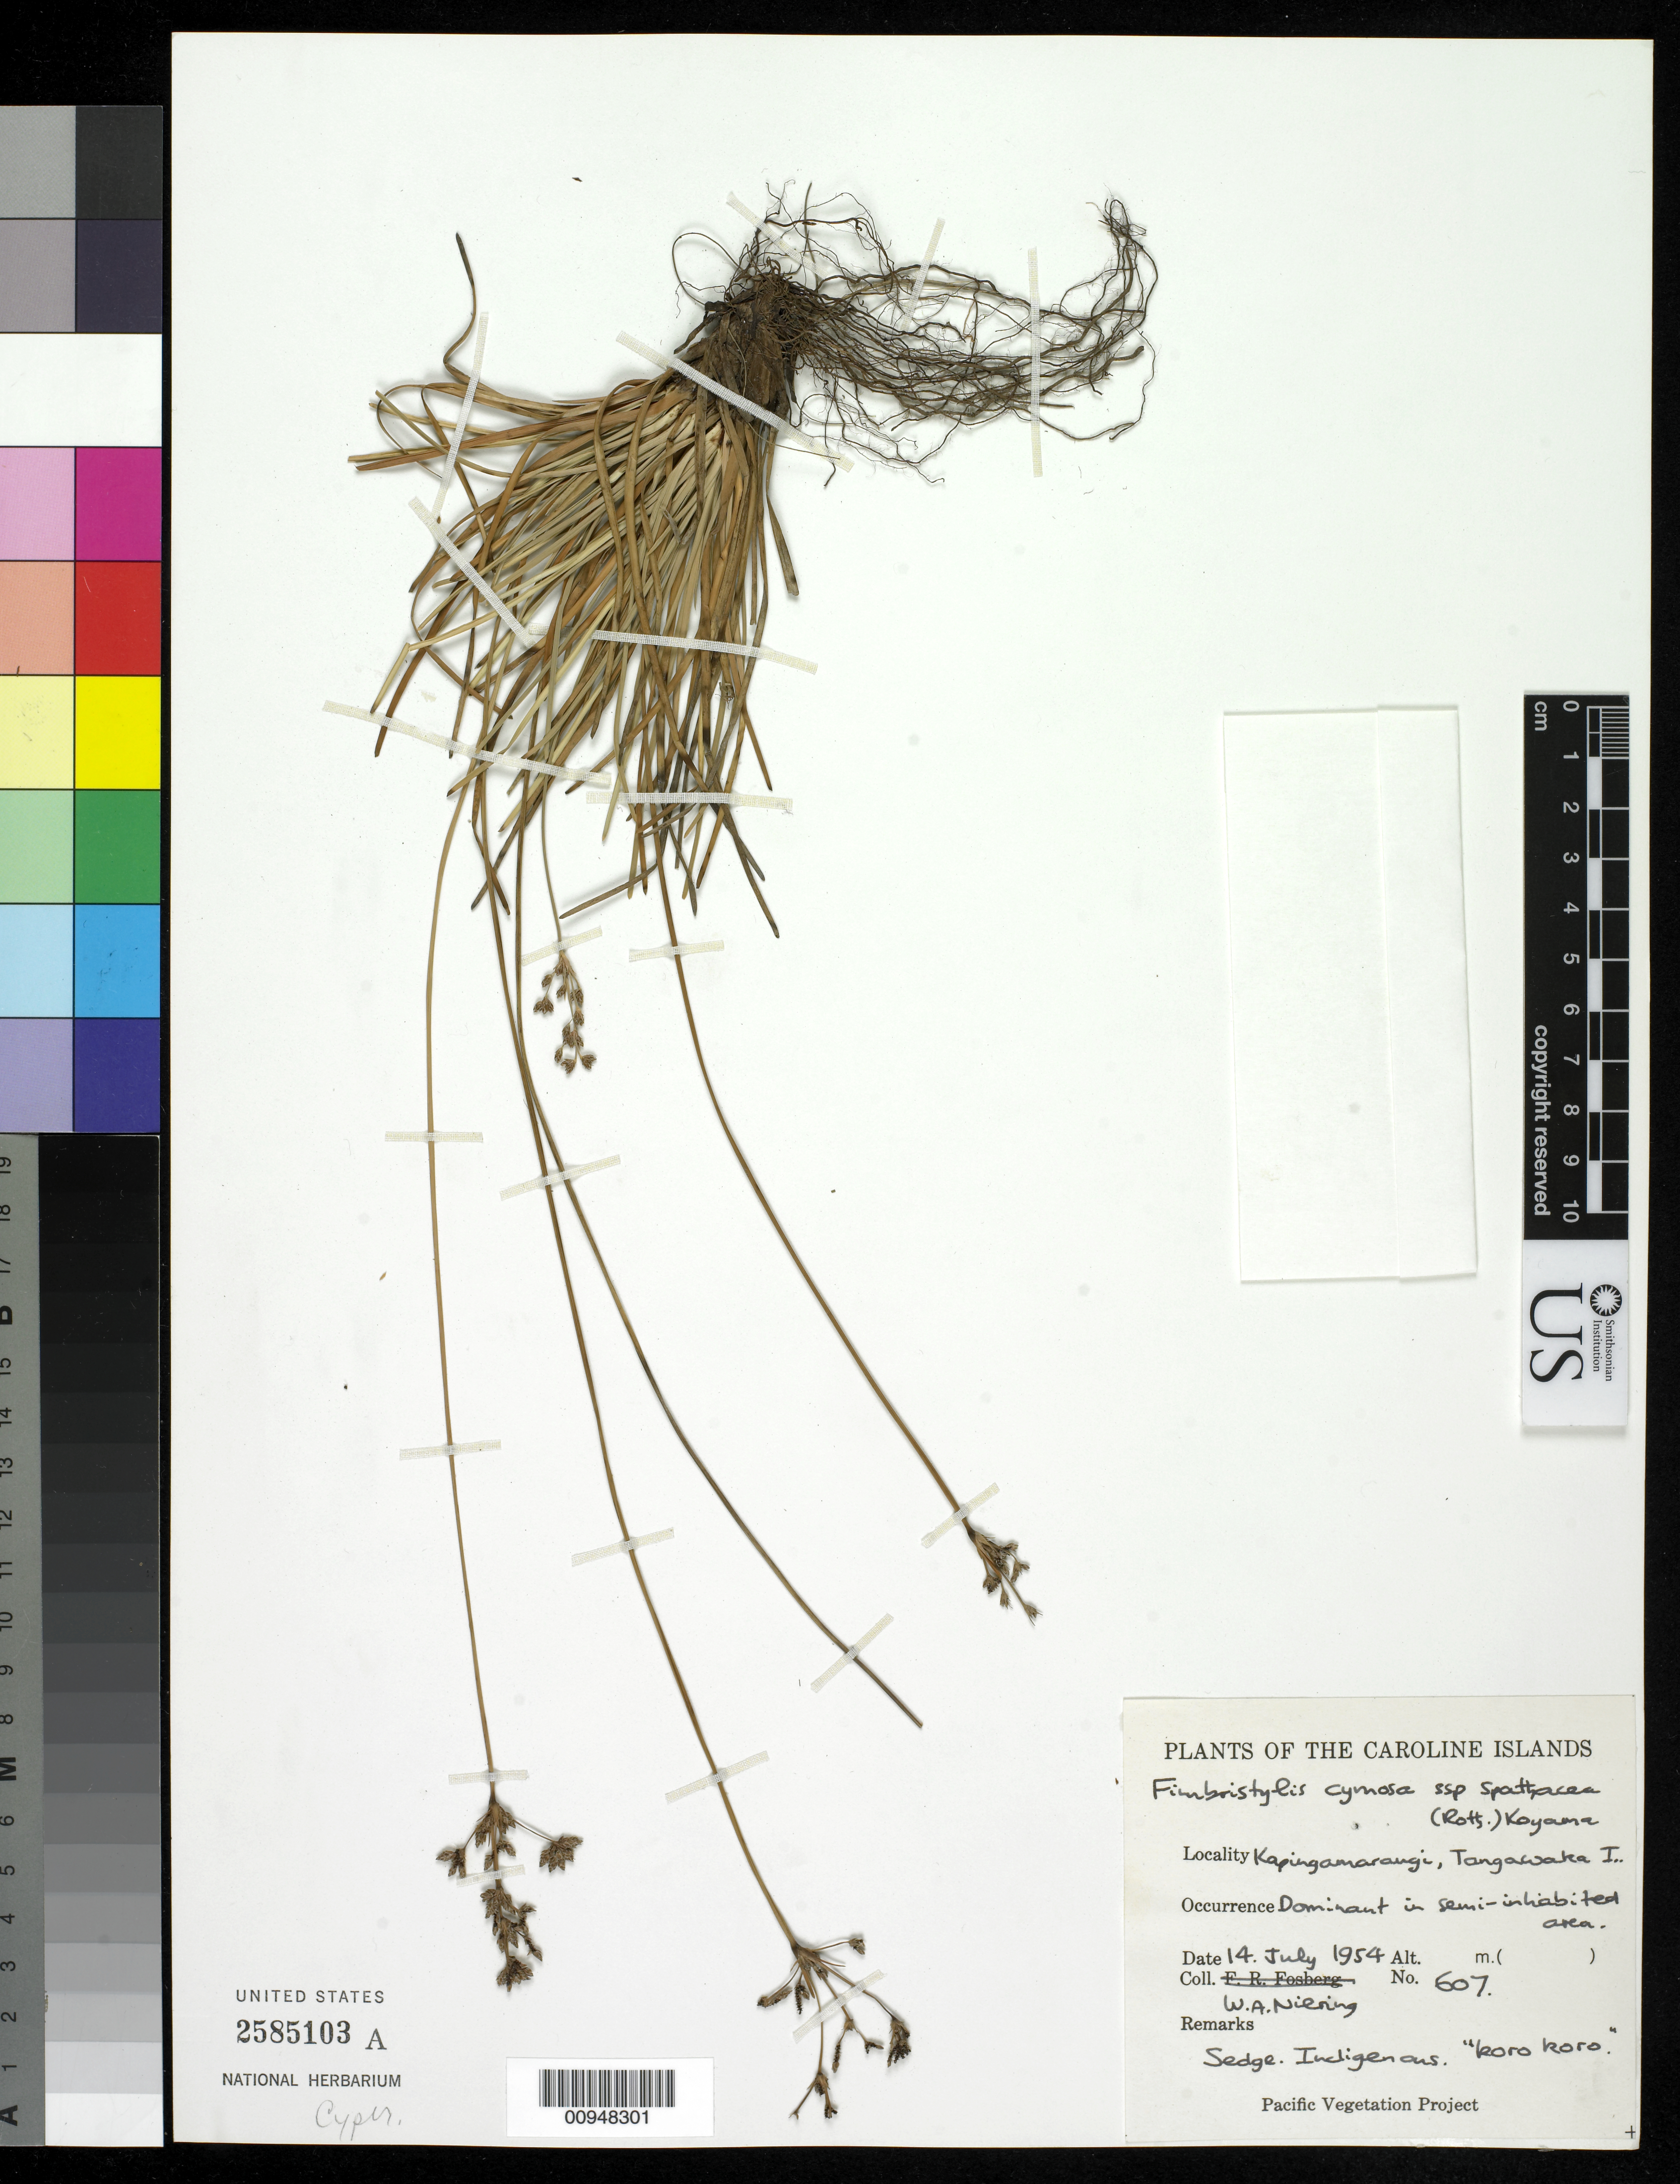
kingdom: Plantae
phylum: Tracheophyta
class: Liliopsida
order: Poales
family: Cyperaceae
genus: Fimbristylis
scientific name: Fimbristylis cymosa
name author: R. Br.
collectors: W. Niering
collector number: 607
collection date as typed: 14 Jul 1954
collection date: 1954-07-14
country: Micronesia, Federated States of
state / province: Pohnpei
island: Kapingamarangi Atoll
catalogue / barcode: US 2585103